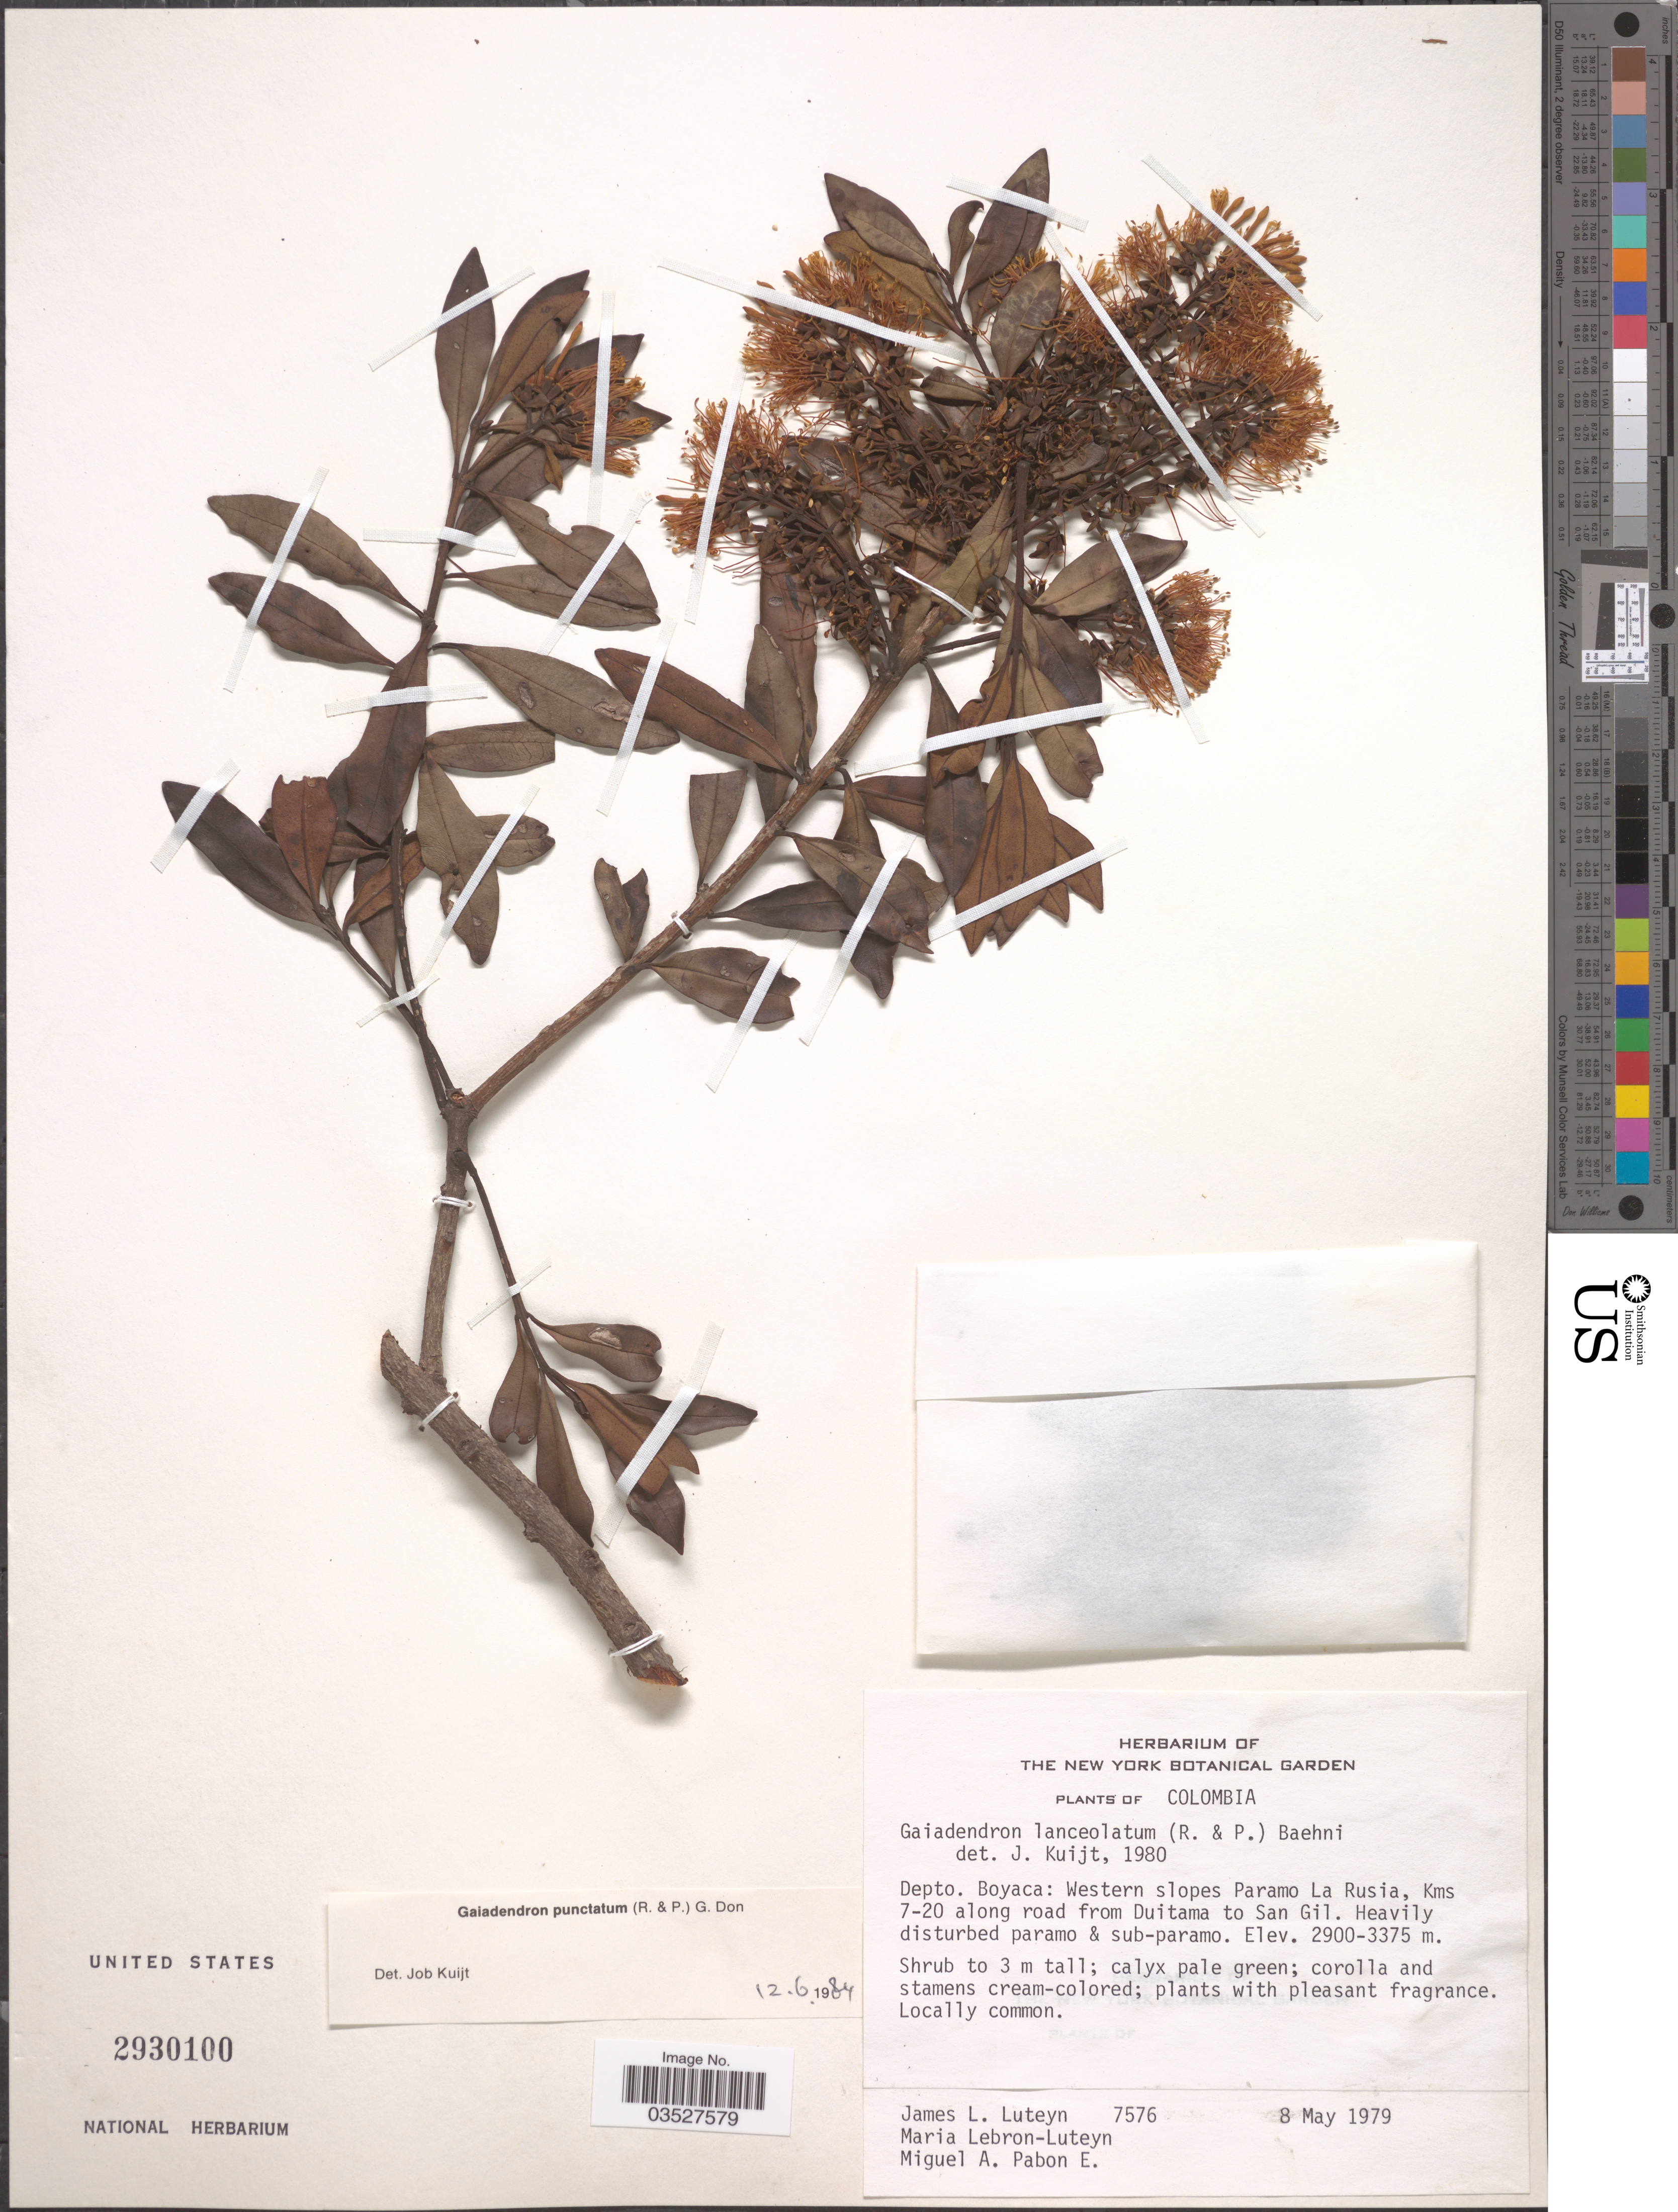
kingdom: Plantae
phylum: Tracheophyta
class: Magnoliopsida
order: Santalales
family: Loranthaceae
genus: Gaiadendron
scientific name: Gaiadendron punctatum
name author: (Ruiz & Pav.) G. Don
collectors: J. Luteyn, M. L. Lebrón-Luteyn & M. A. Pabon E.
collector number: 7576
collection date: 1979-05-08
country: Colombia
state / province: Boyacá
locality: Depto. Boyaca: Western slopes Paramo La Rusia, Kms 7-20 along road from Duitama to San Gil.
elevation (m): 2900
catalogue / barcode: US 2930100